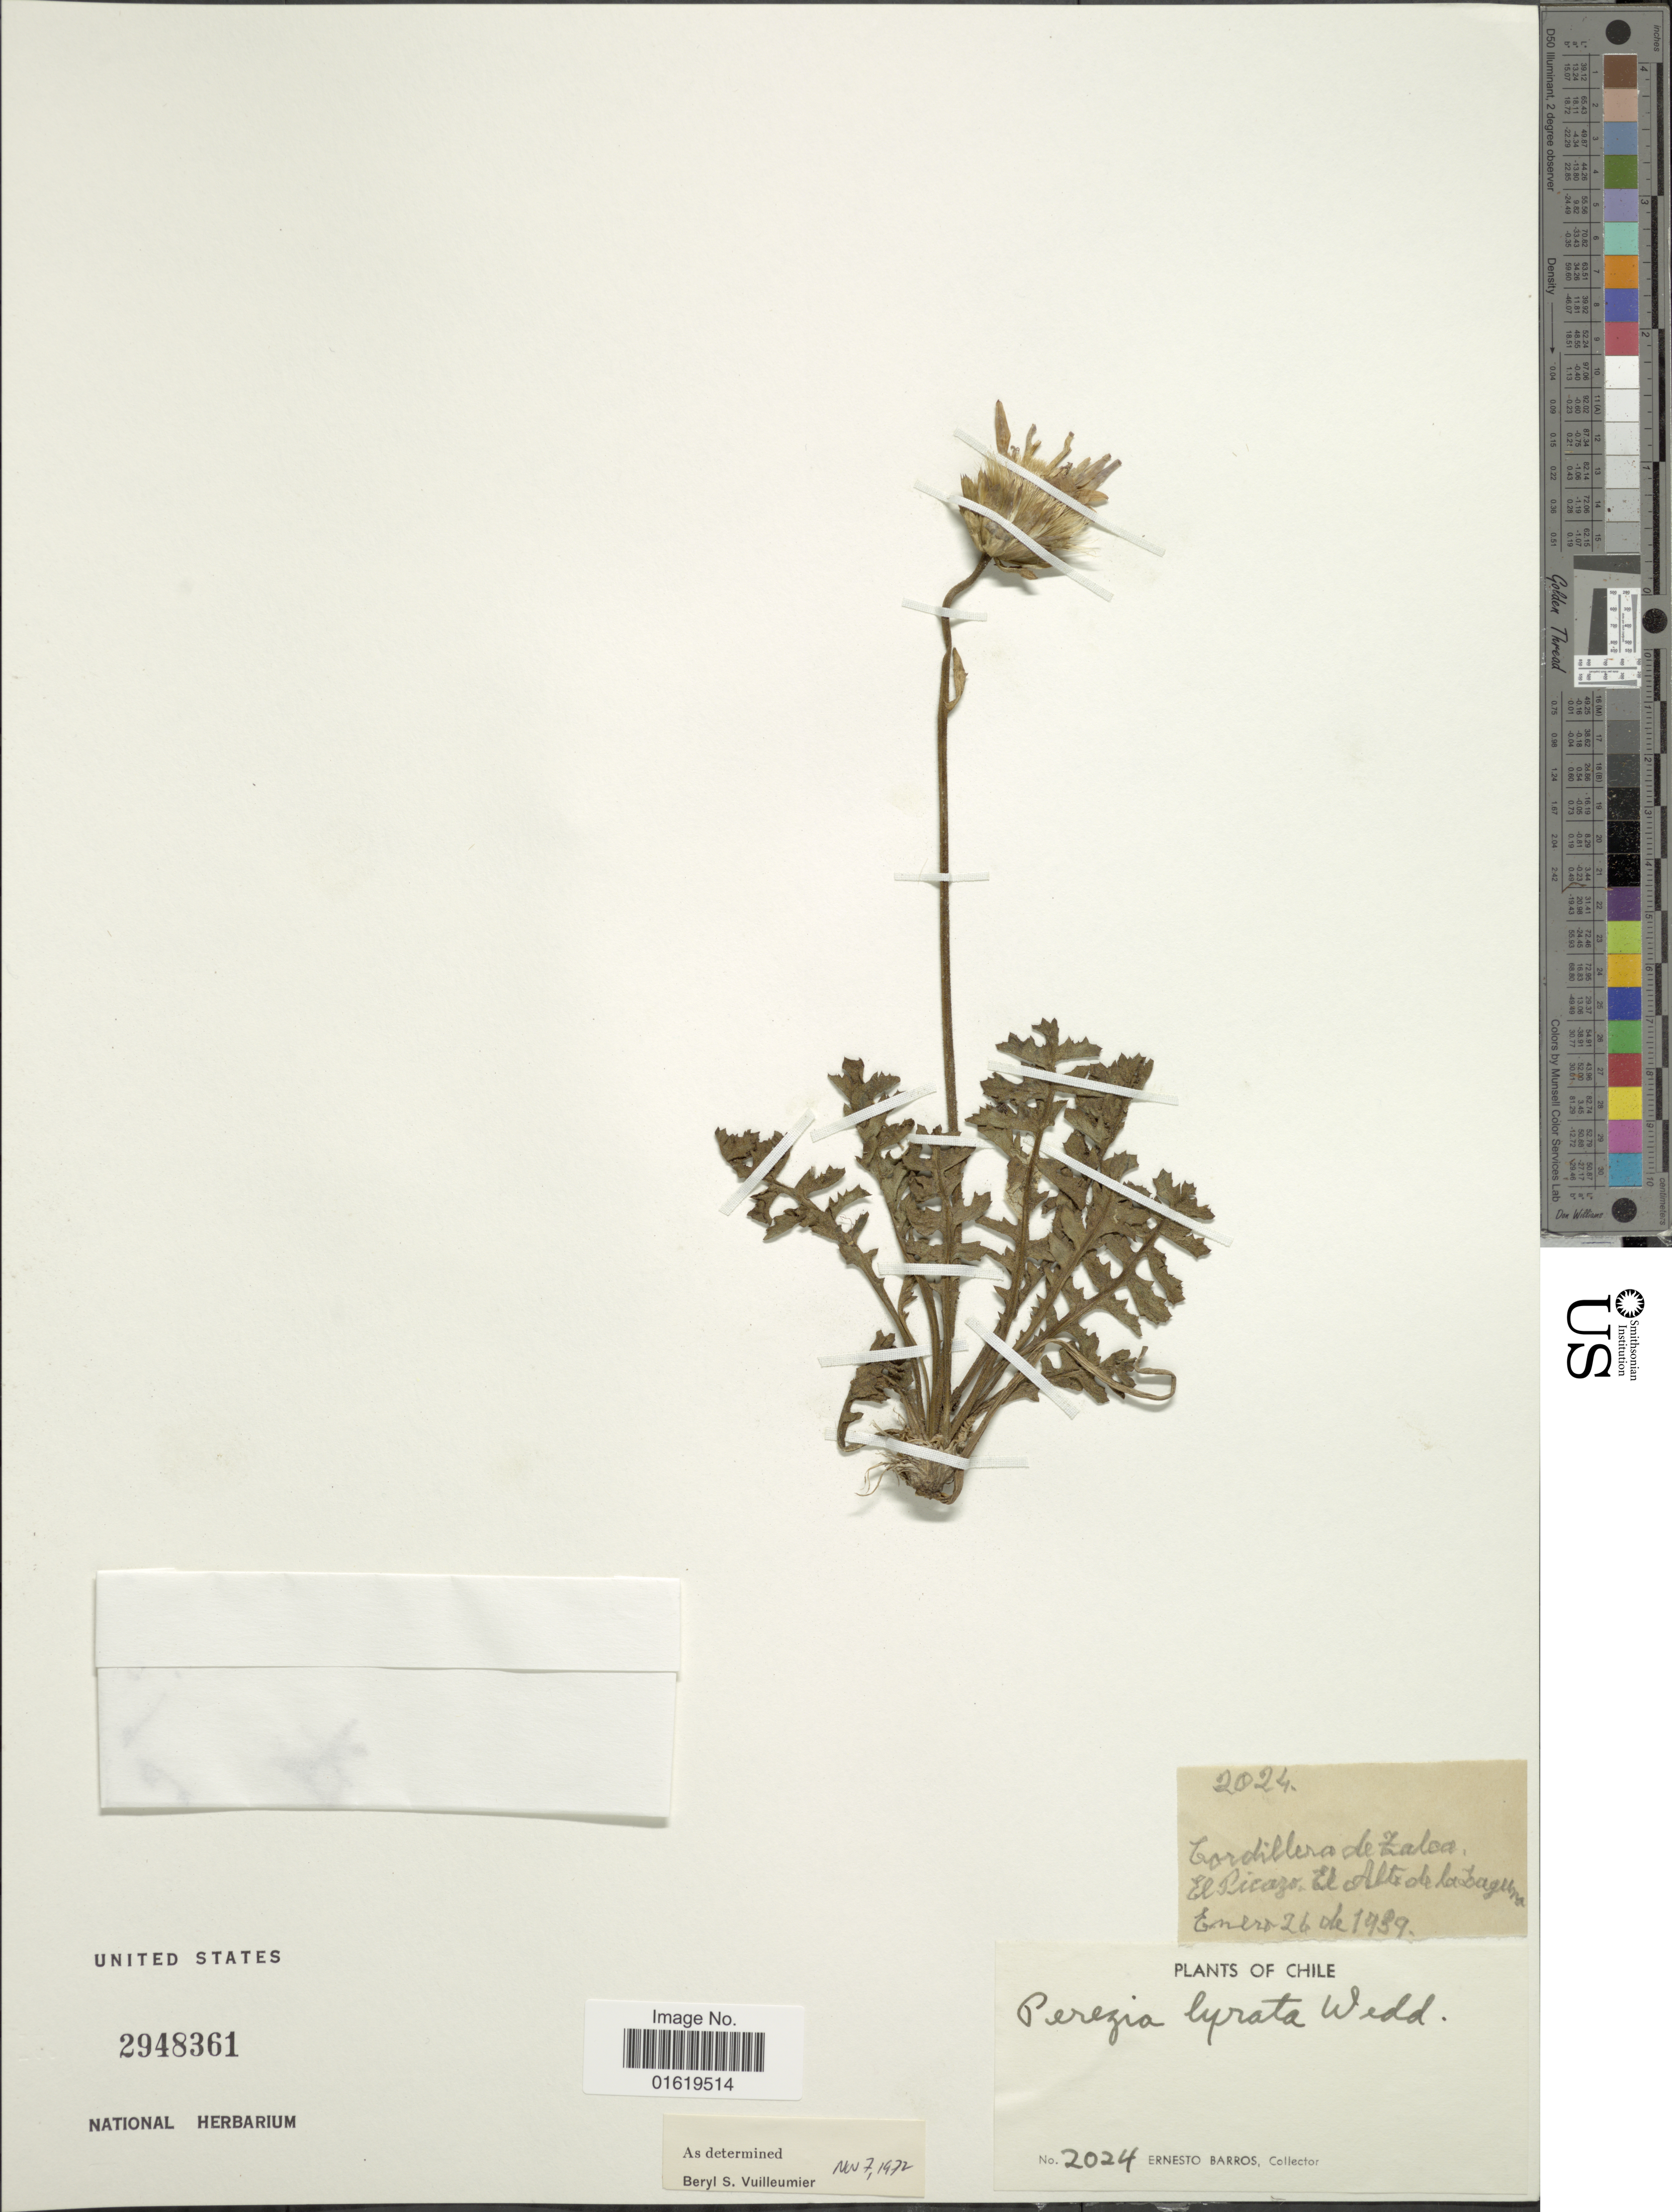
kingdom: Plantae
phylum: Tracheophyta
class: Magnoliopsida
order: Asterales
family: Asteraceae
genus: Perezia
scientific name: Perezia lyrata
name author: Wedd.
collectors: E. Barros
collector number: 2024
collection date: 1939-01-26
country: Chile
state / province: Maule (VII)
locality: Cordillera de Talca. El Picazo. El Alto de la Laguna.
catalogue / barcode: US 2948361